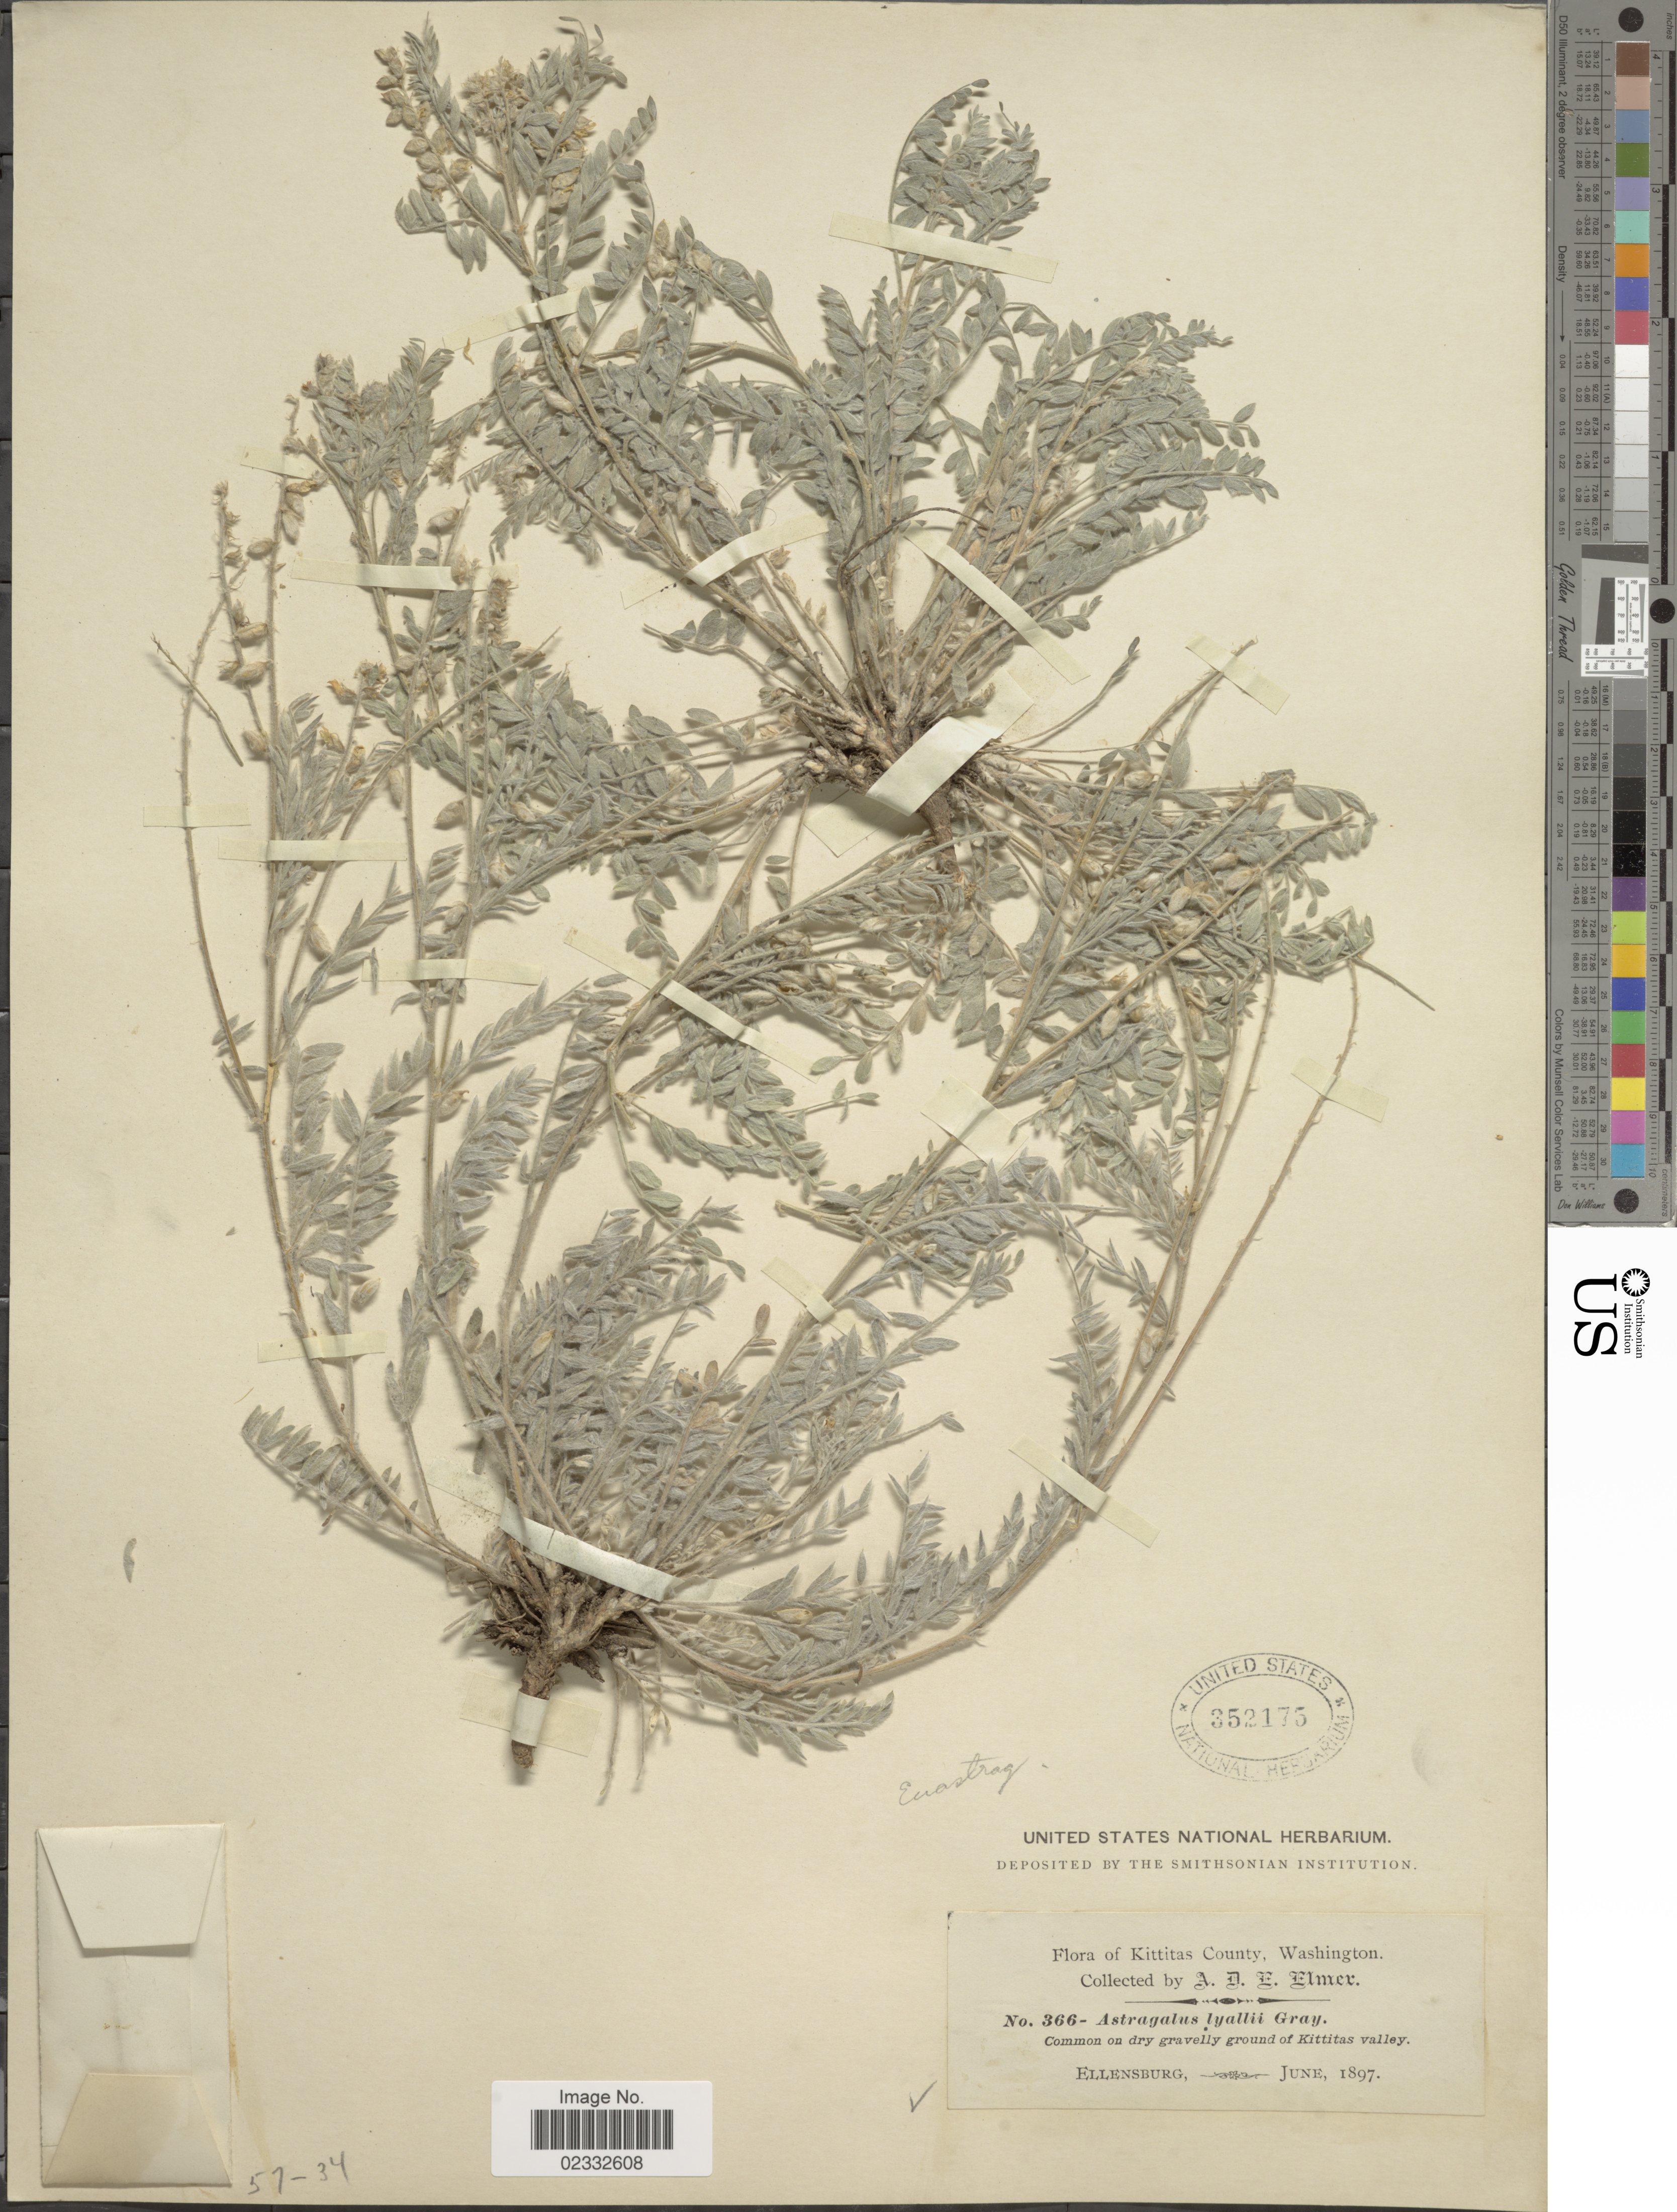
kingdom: Plantae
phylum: Tracheophyta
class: Magnoliopsida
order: Fabales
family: Fabaceae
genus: Astragalus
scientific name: Astragalus lyallii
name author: A. Gray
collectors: A. D. E. Elmer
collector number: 366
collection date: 1897-06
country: United States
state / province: Washington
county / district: Kittitas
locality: Kittitas County. Kittitas valley. Ellensburg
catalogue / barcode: US 352175